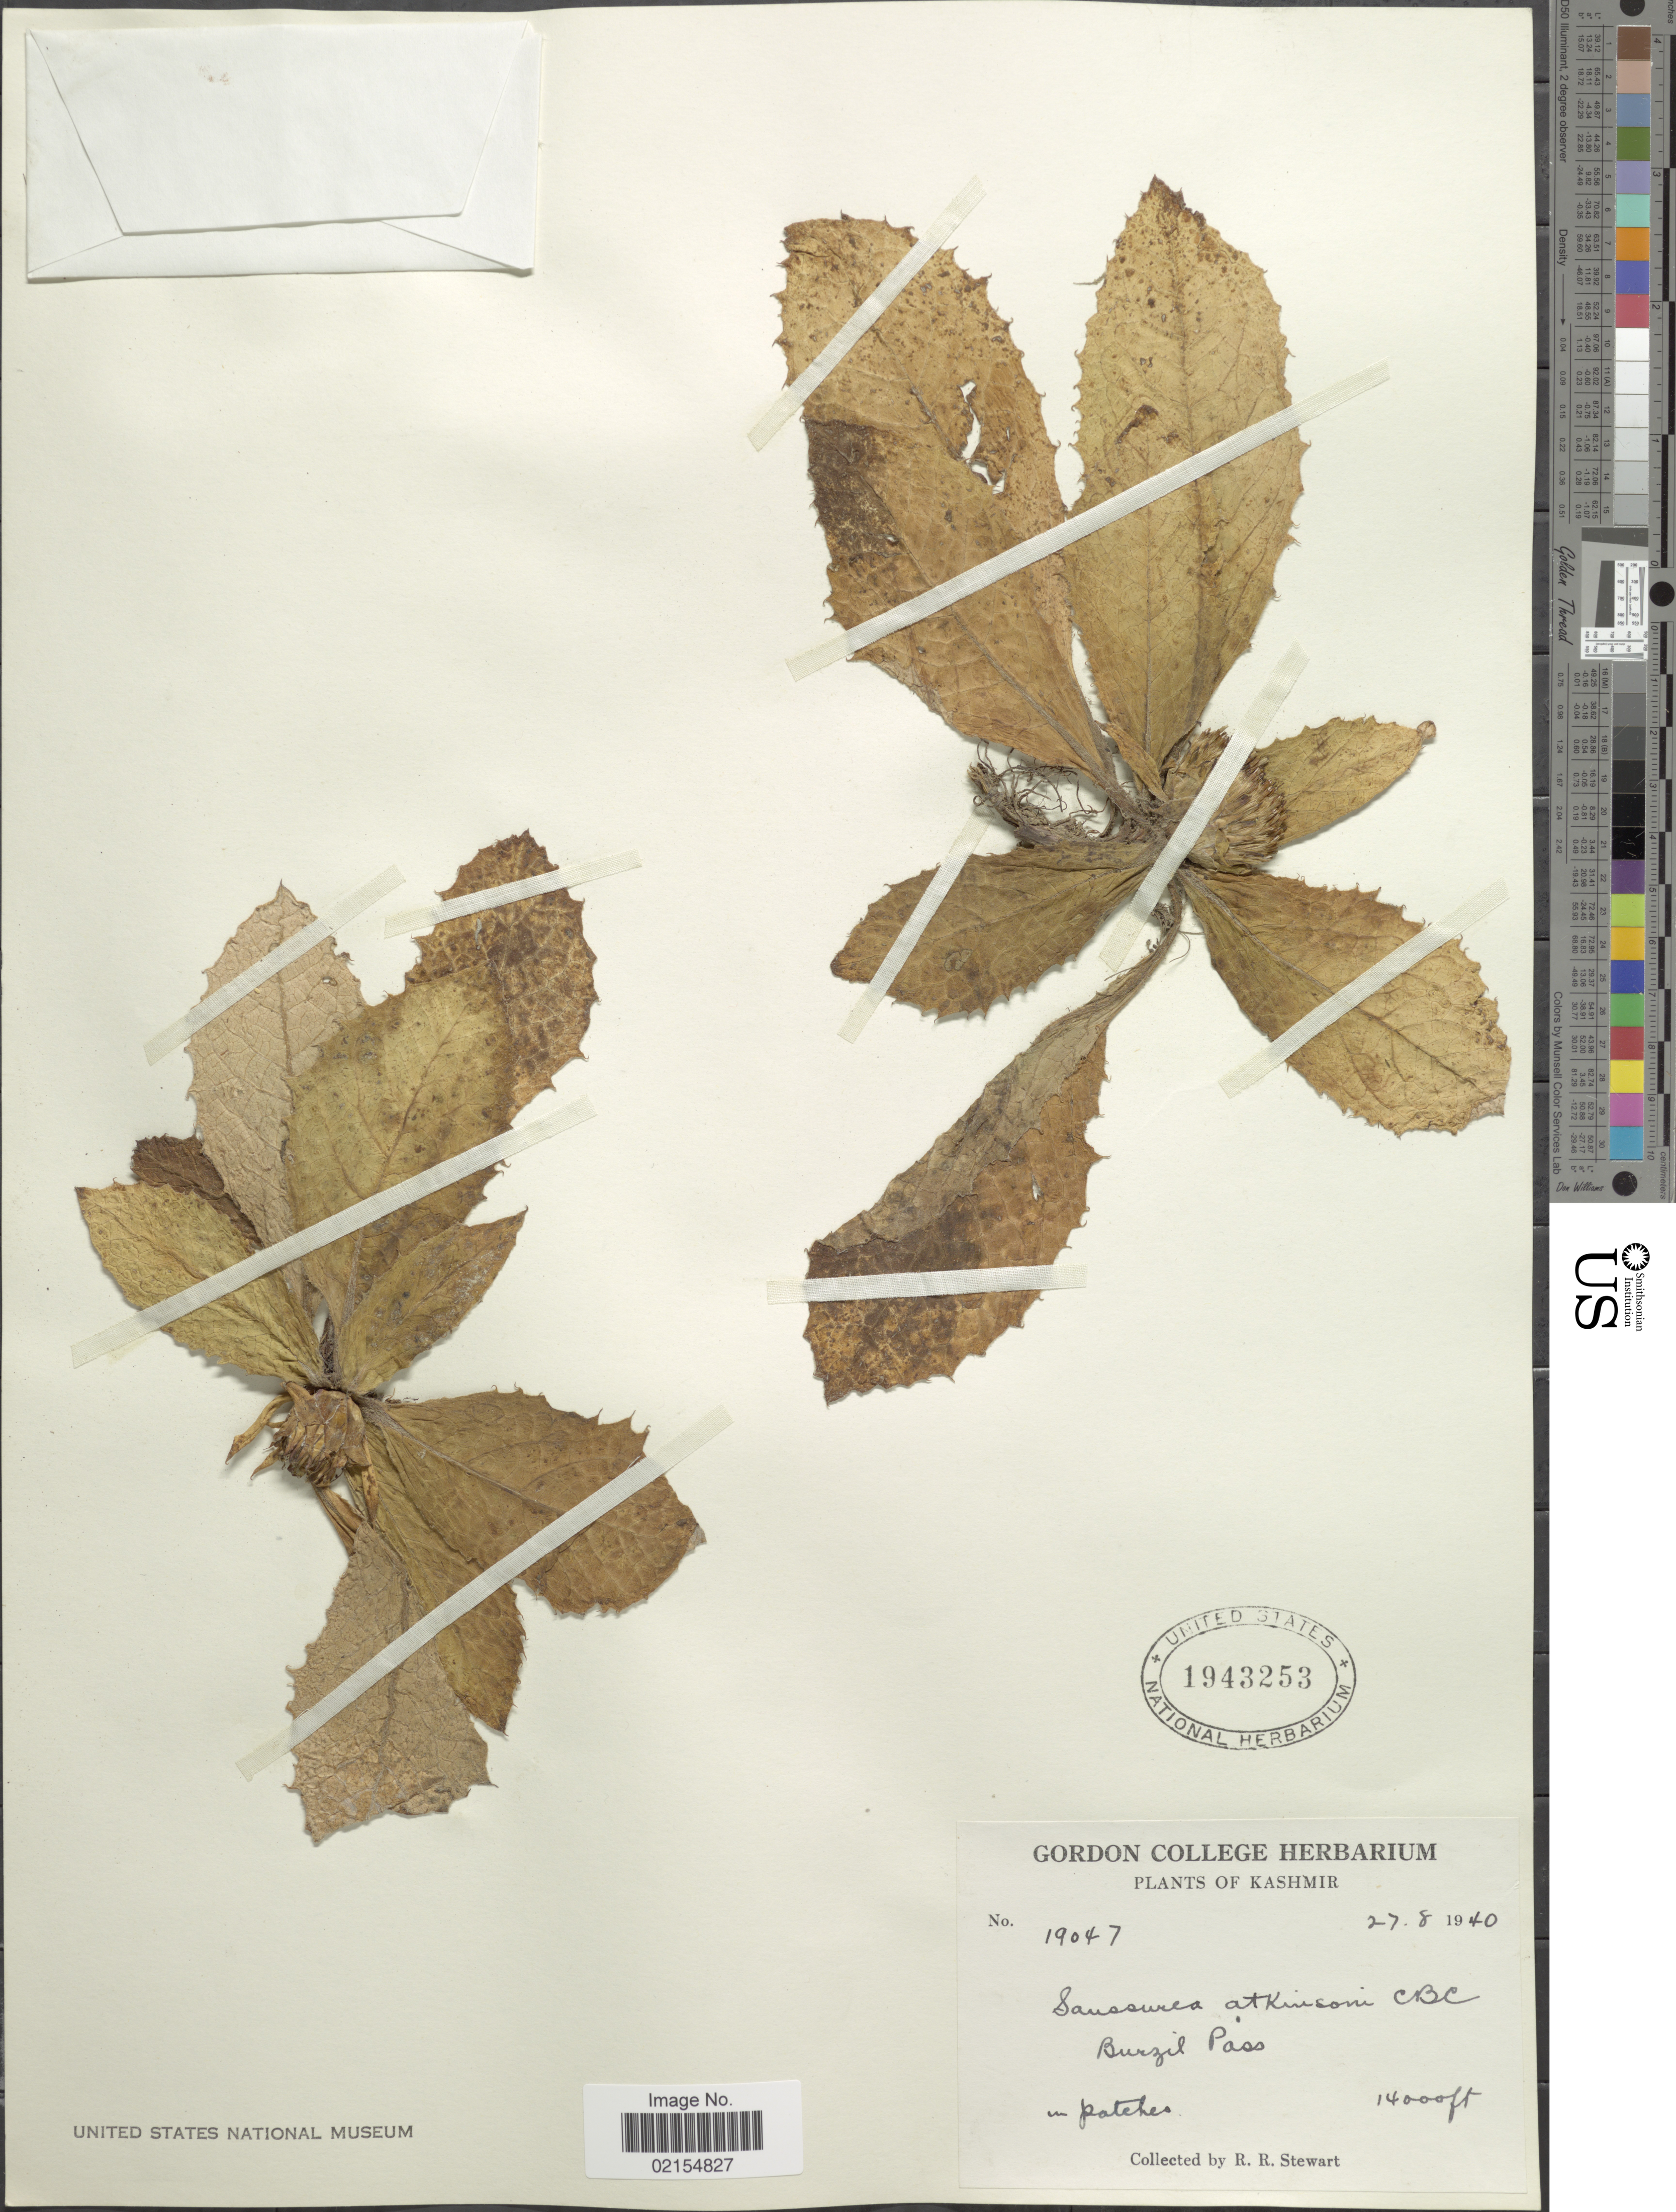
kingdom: Plantae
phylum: Tracheophyta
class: Magnoliopsida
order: Asterales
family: Asteraceae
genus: Saussurea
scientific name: Saussurea atkinsonii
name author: C.B. Clarke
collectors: R. R. Stewart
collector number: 19047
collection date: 1940-01-27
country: India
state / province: Jammu and Kashmir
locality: Kashmir, Burzil Pass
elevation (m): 4267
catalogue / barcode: US 1943253